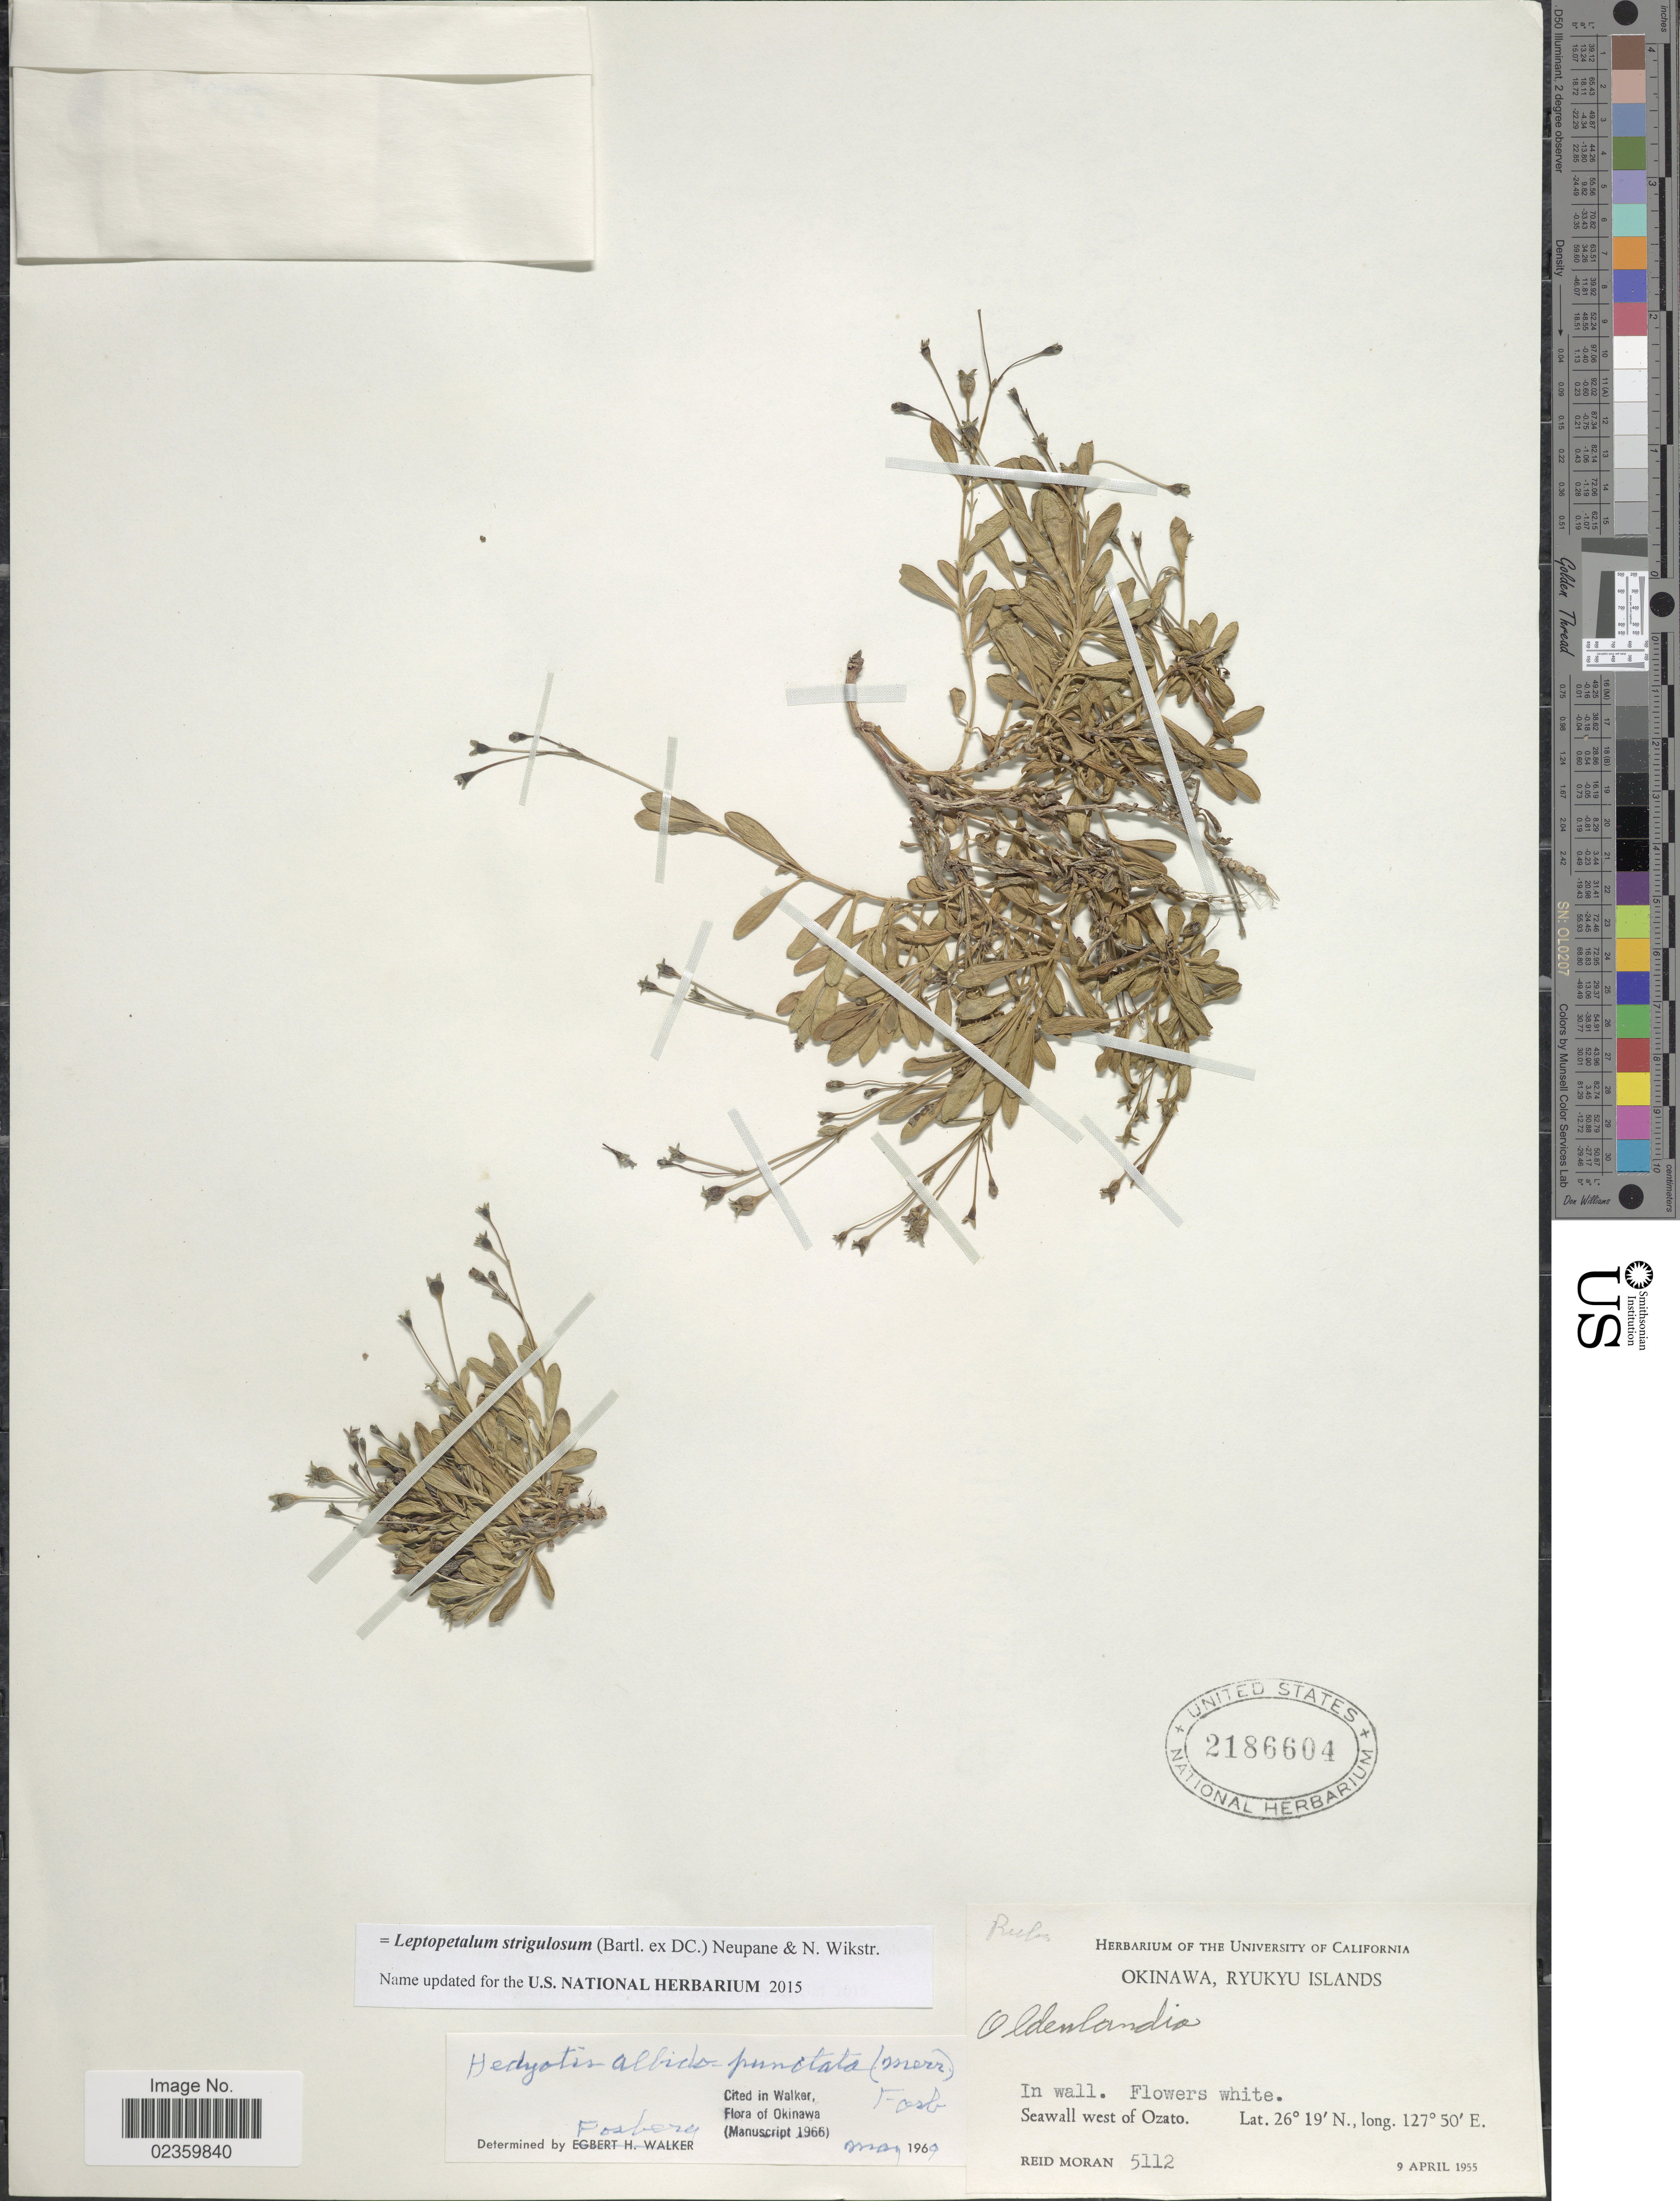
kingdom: Plantae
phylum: Tracheophyta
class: Magnoliopsida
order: Gentianales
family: Rubiaceae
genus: Leptopetalum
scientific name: Leptopetalum strigulosum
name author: (Bartl. ex DC.) Neupane & N. Wikstr.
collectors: R. V. Moran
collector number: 5112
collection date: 1955-04-09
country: Japan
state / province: Okinawa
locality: Ryukyu Islands, Seawall west of Ozato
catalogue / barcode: US 2186604